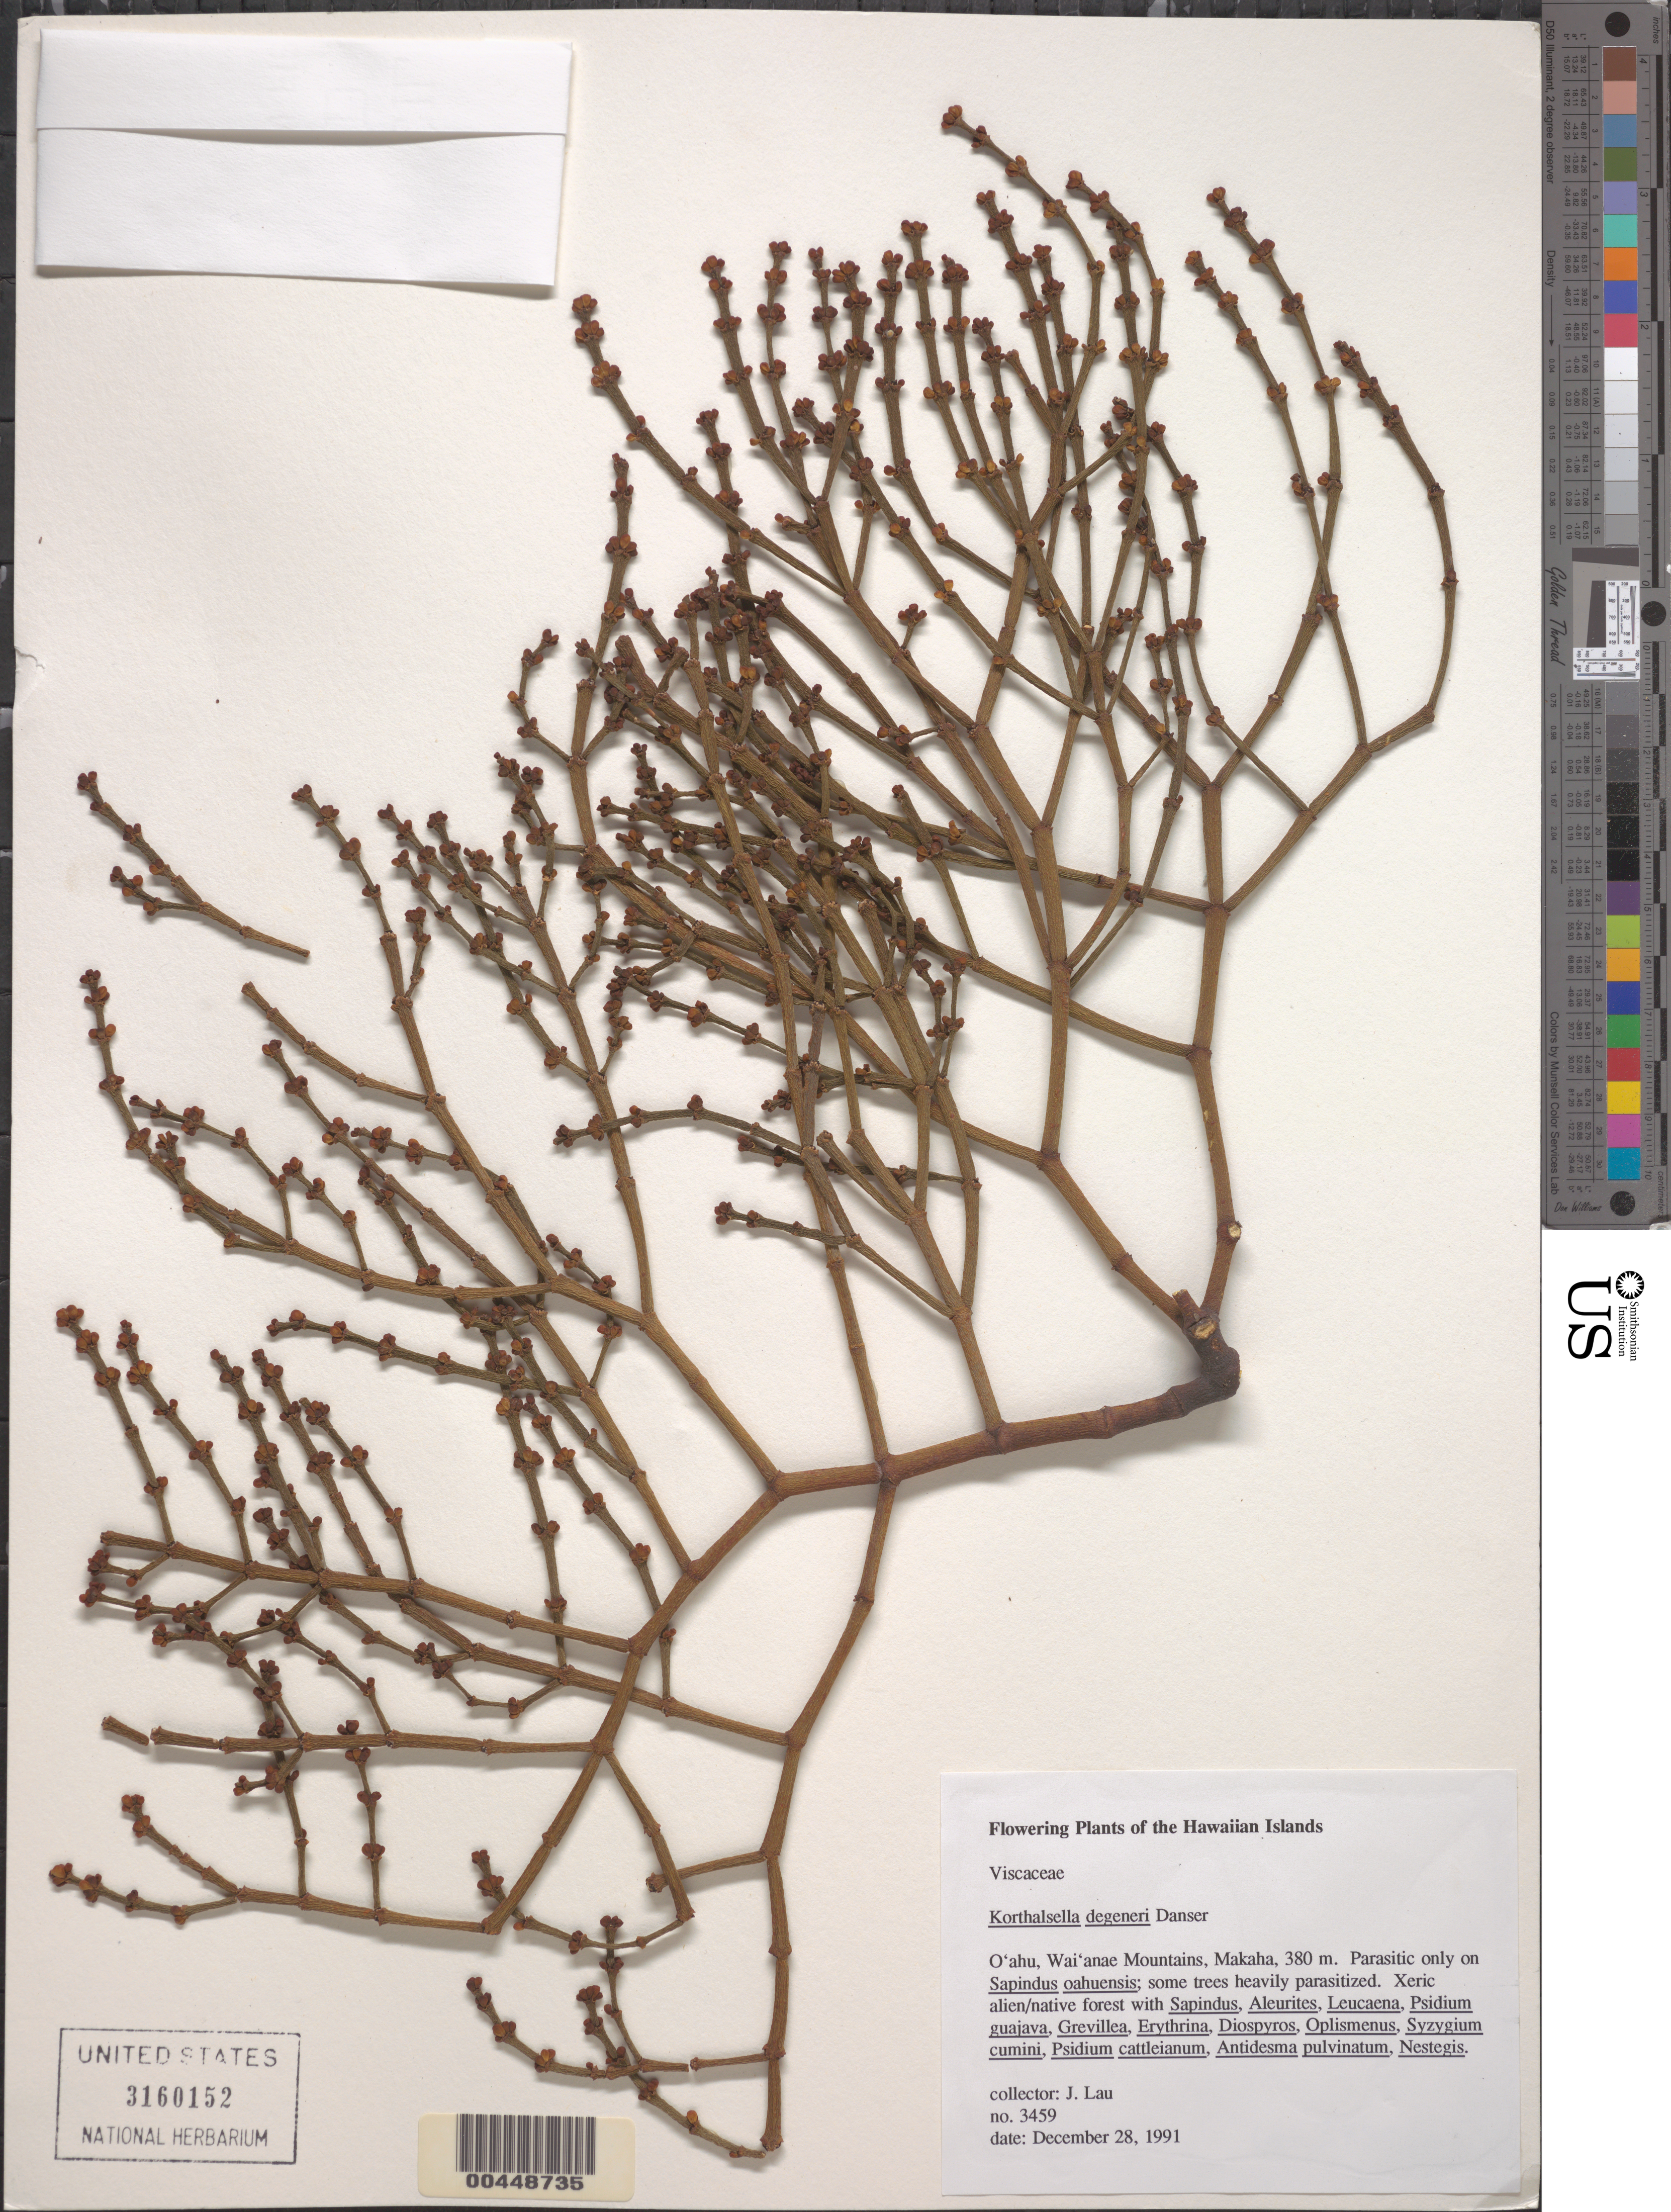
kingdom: Plantae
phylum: Tracheophyta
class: Magnoliopsida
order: Santalales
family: Viscaceae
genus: Korthalsella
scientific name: Korthalsella degeneri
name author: Danser in O. Deg.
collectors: J. Lau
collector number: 3459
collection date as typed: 28 Dec 1991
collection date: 1991-12-28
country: United States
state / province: Hawaii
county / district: Honolulu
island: Oahu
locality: Waianae Mts., Makaha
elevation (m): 380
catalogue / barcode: US 3160152